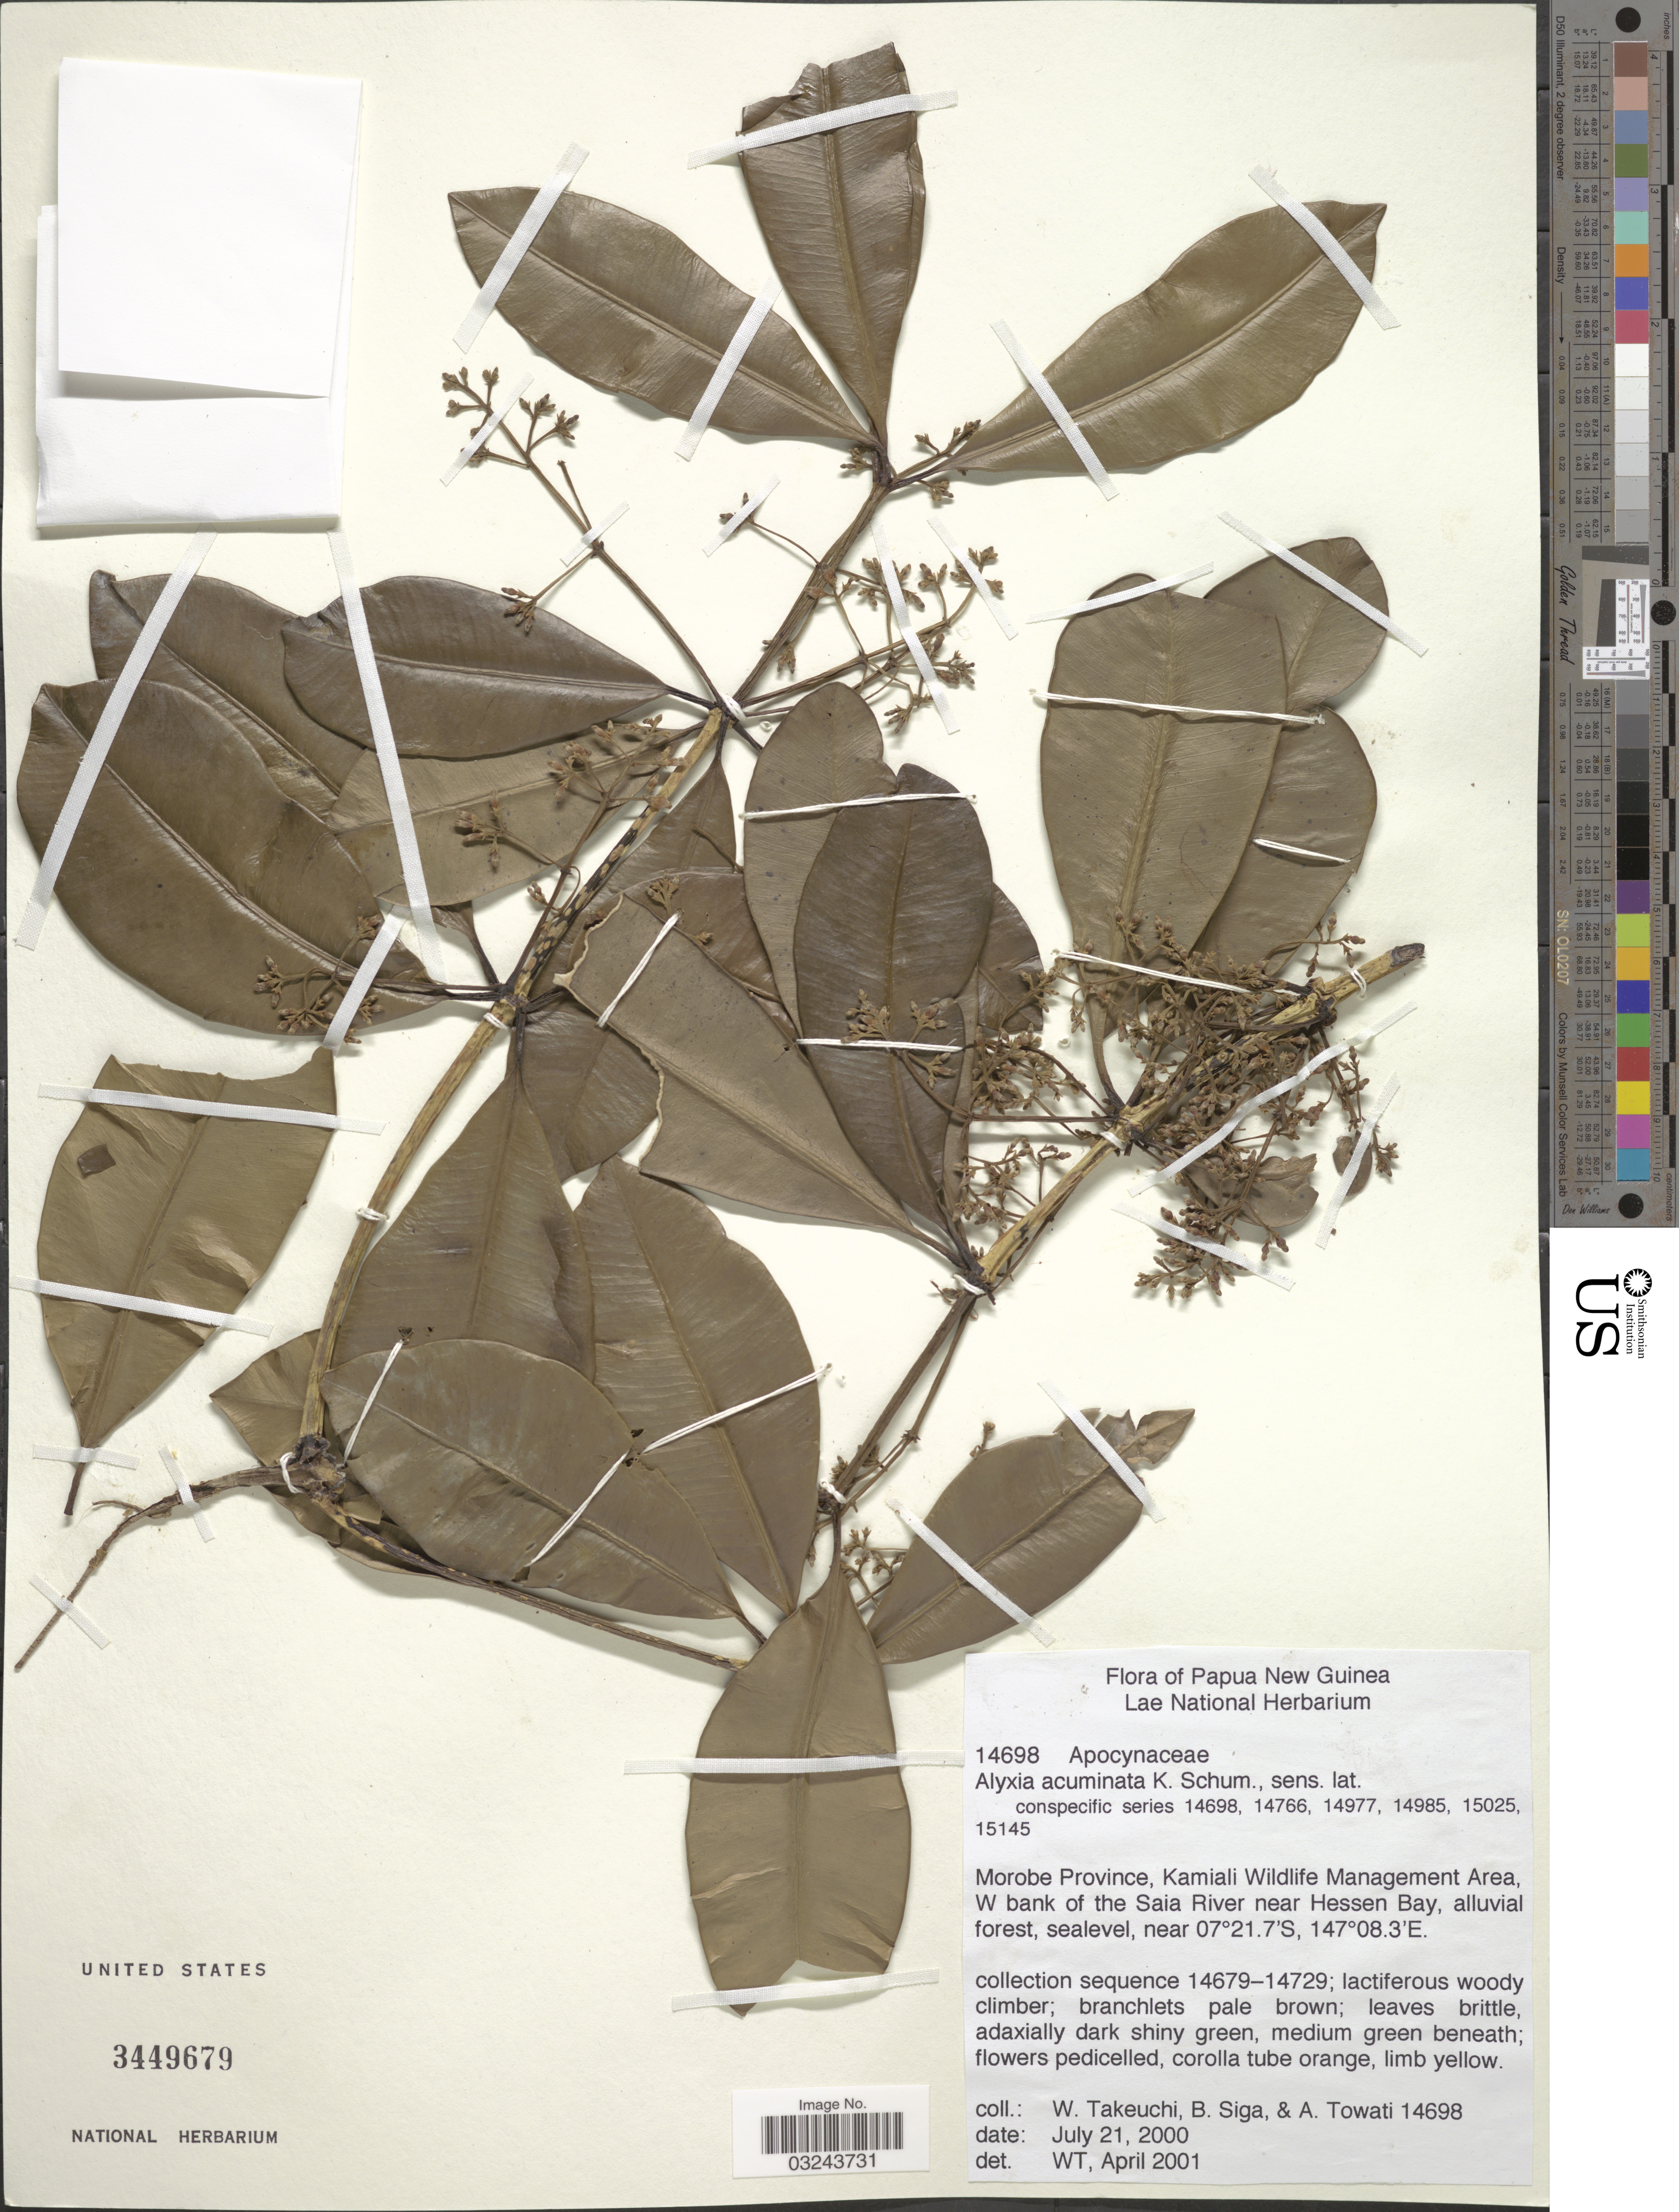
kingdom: Plantae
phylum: Tracheophyta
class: Magnoliopsida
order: Gentianales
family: Apocynaceae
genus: Alyxia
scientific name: Alyxia acuminata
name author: K. Schum.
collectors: W. Takeuchi, B. Siga & A. Towati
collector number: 14698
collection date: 2000-07-21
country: Papua New Guinea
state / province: Morobe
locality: Kamiali Wildlife Management Area; W bank of the Saia River near Hessen Bay.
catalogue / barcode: US 3449679